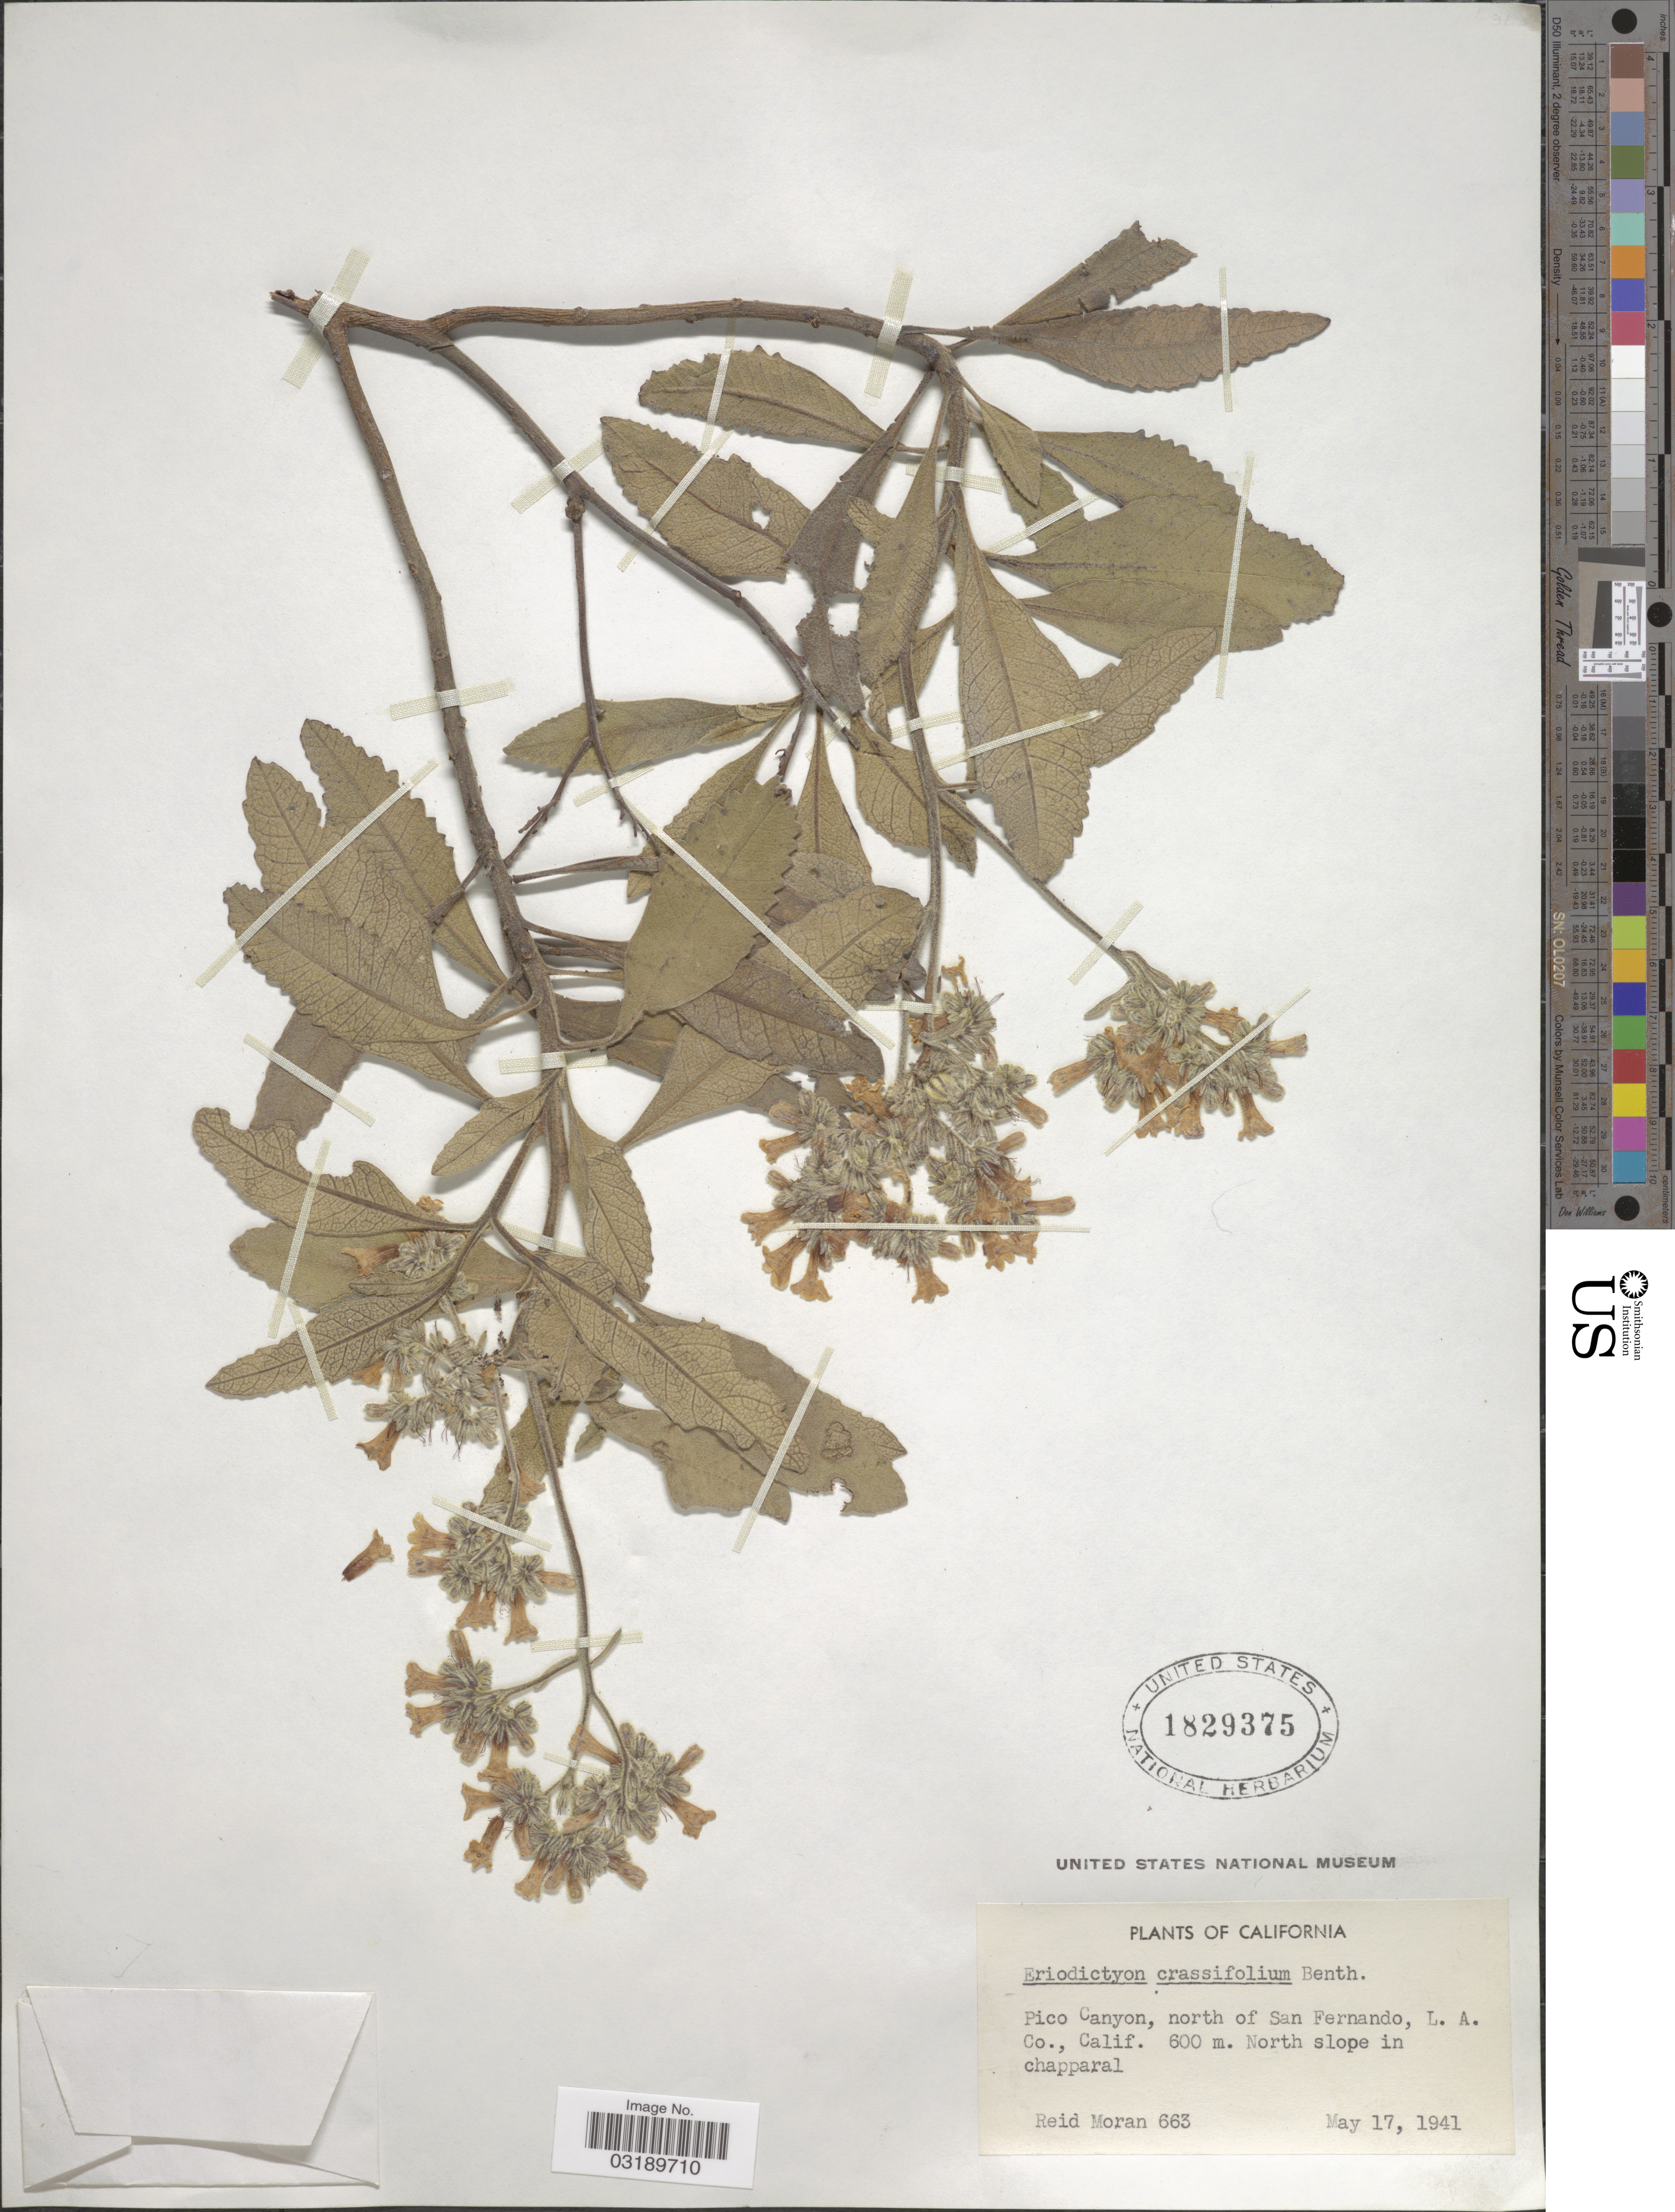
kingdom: Plantae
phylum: Tracheophyta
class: Magnoliopsida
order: Boraginales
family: Namaceae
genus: Eriodictyon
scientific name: Eriodictyon crassifolium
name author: Benth.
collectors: R. Moran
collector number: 663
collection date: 1941-05-17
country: United States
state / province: California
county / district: Los Angeles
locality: Pico Canyon, north of San Fernando, L. A. Co. North slope in chapparal.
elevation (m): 600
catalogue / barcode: US 1829375